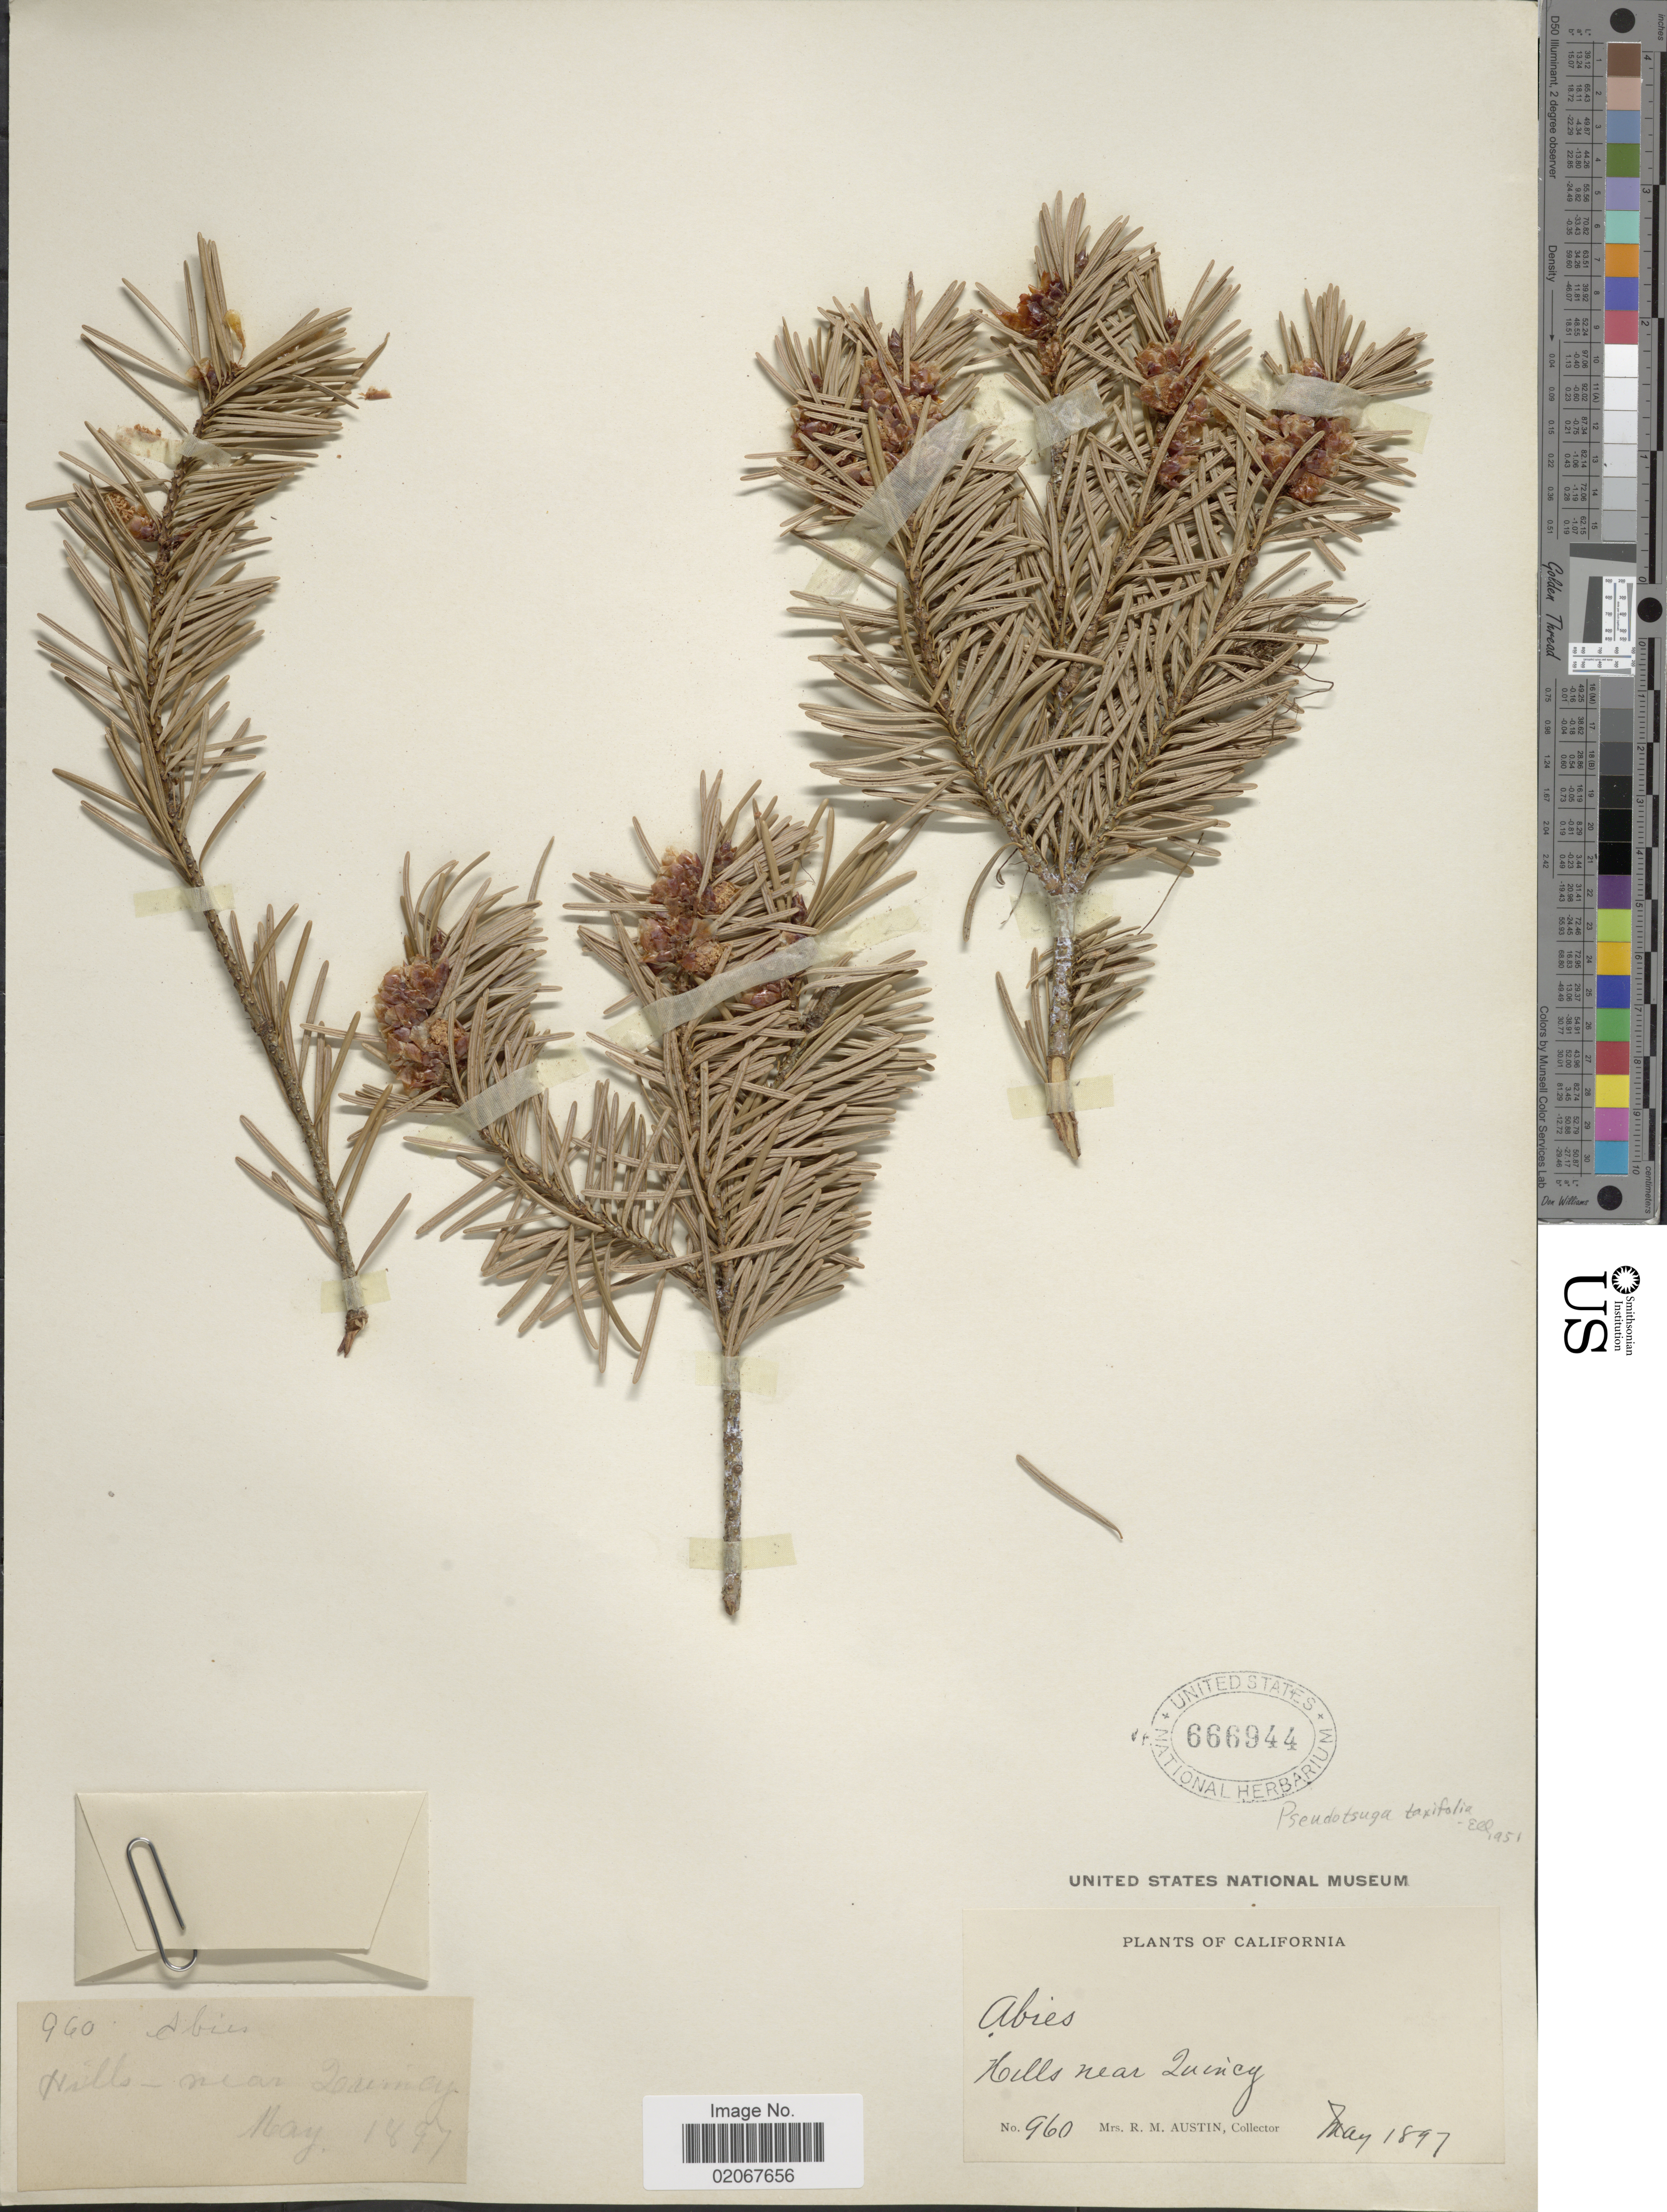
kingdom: Plantae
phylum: Tracheophyta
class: Pinopsida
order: Pinales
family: Pinaceae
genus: Pseudotsuga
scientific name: Pseudotsuga menziesii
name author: (Mirb.) Franco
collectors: R. Austin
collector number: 960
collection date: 1897-05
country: United States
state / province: California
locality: California. Hills near Quincy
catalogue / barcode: US 666944